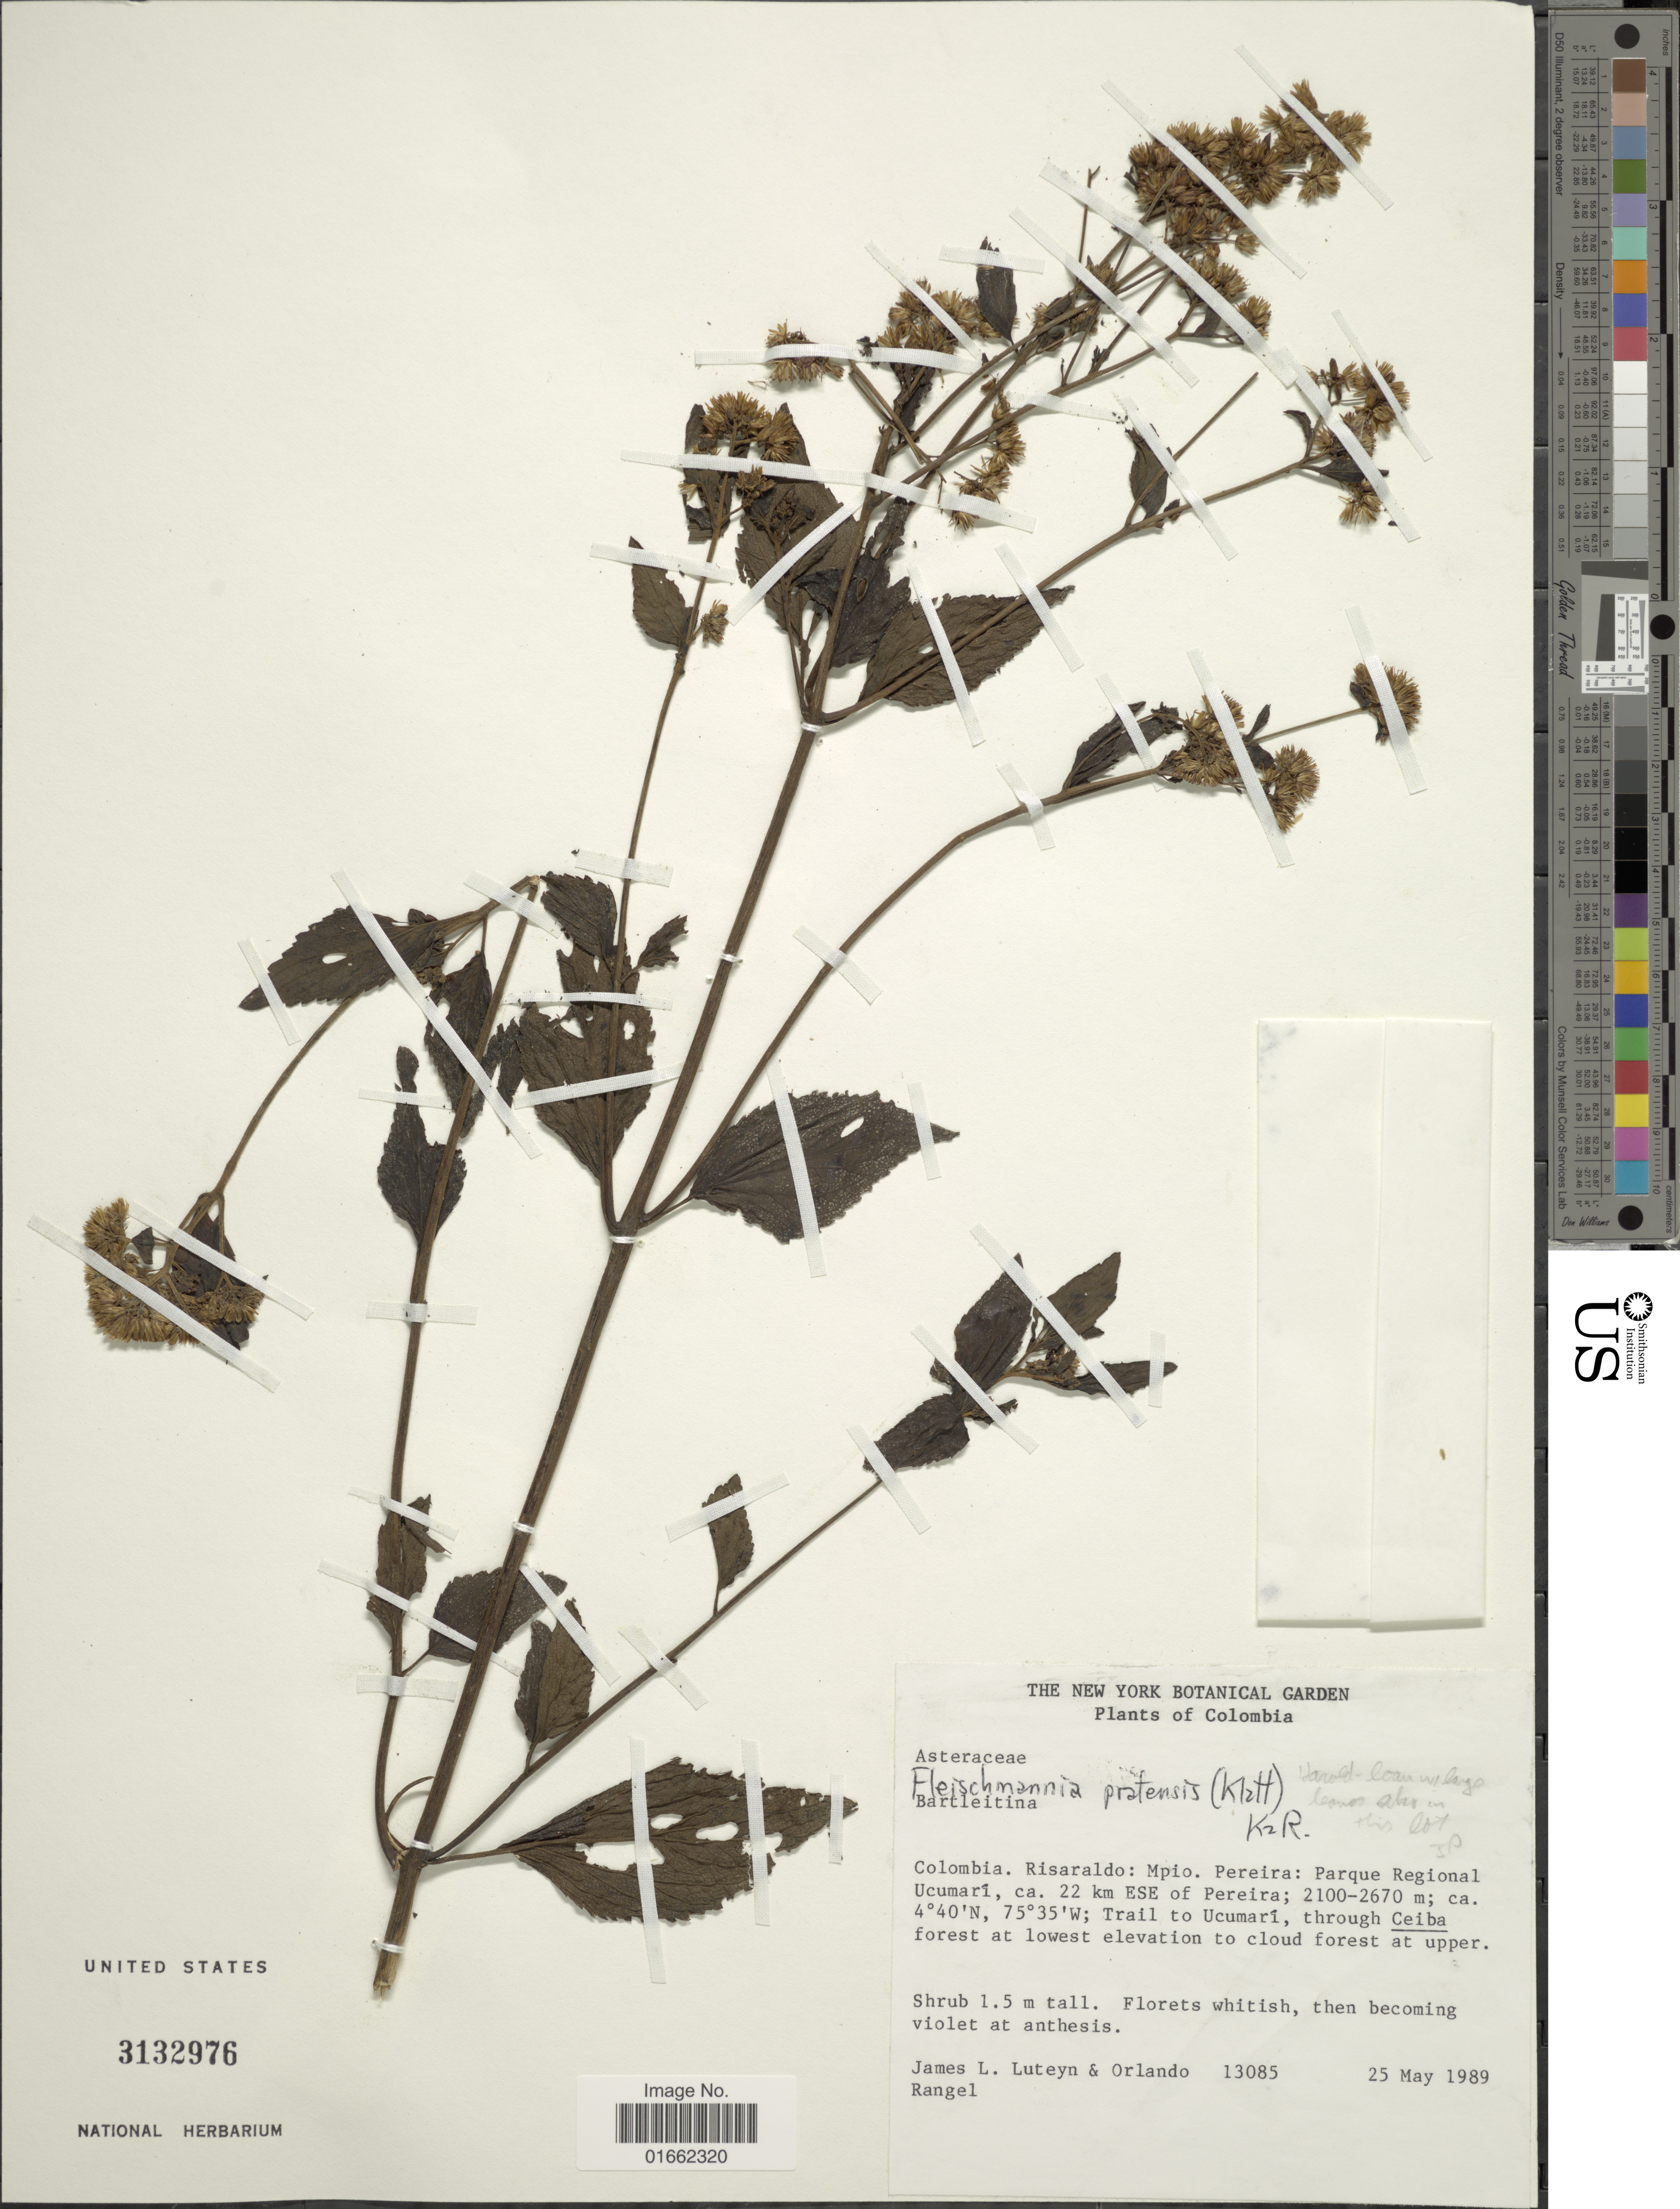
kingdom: Plantae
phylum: Tracheophyta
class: Magnoliopsida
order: Asterales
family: Asteraceae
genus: Fleischmannia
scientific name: Fleischmannia pratensis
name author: (Klatt) R.M. King & H. Rob.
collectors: J. L. Luteyn & O. Rangel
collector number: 13085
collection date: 1989-05-25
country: Colombia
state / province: Risaralda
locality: Colombia. Risaraldo: Mpio. Pereira: Parque Regional Ucumarí, ca. 22 km ESE of Pereira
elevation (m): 2100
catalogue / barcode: US 3132976